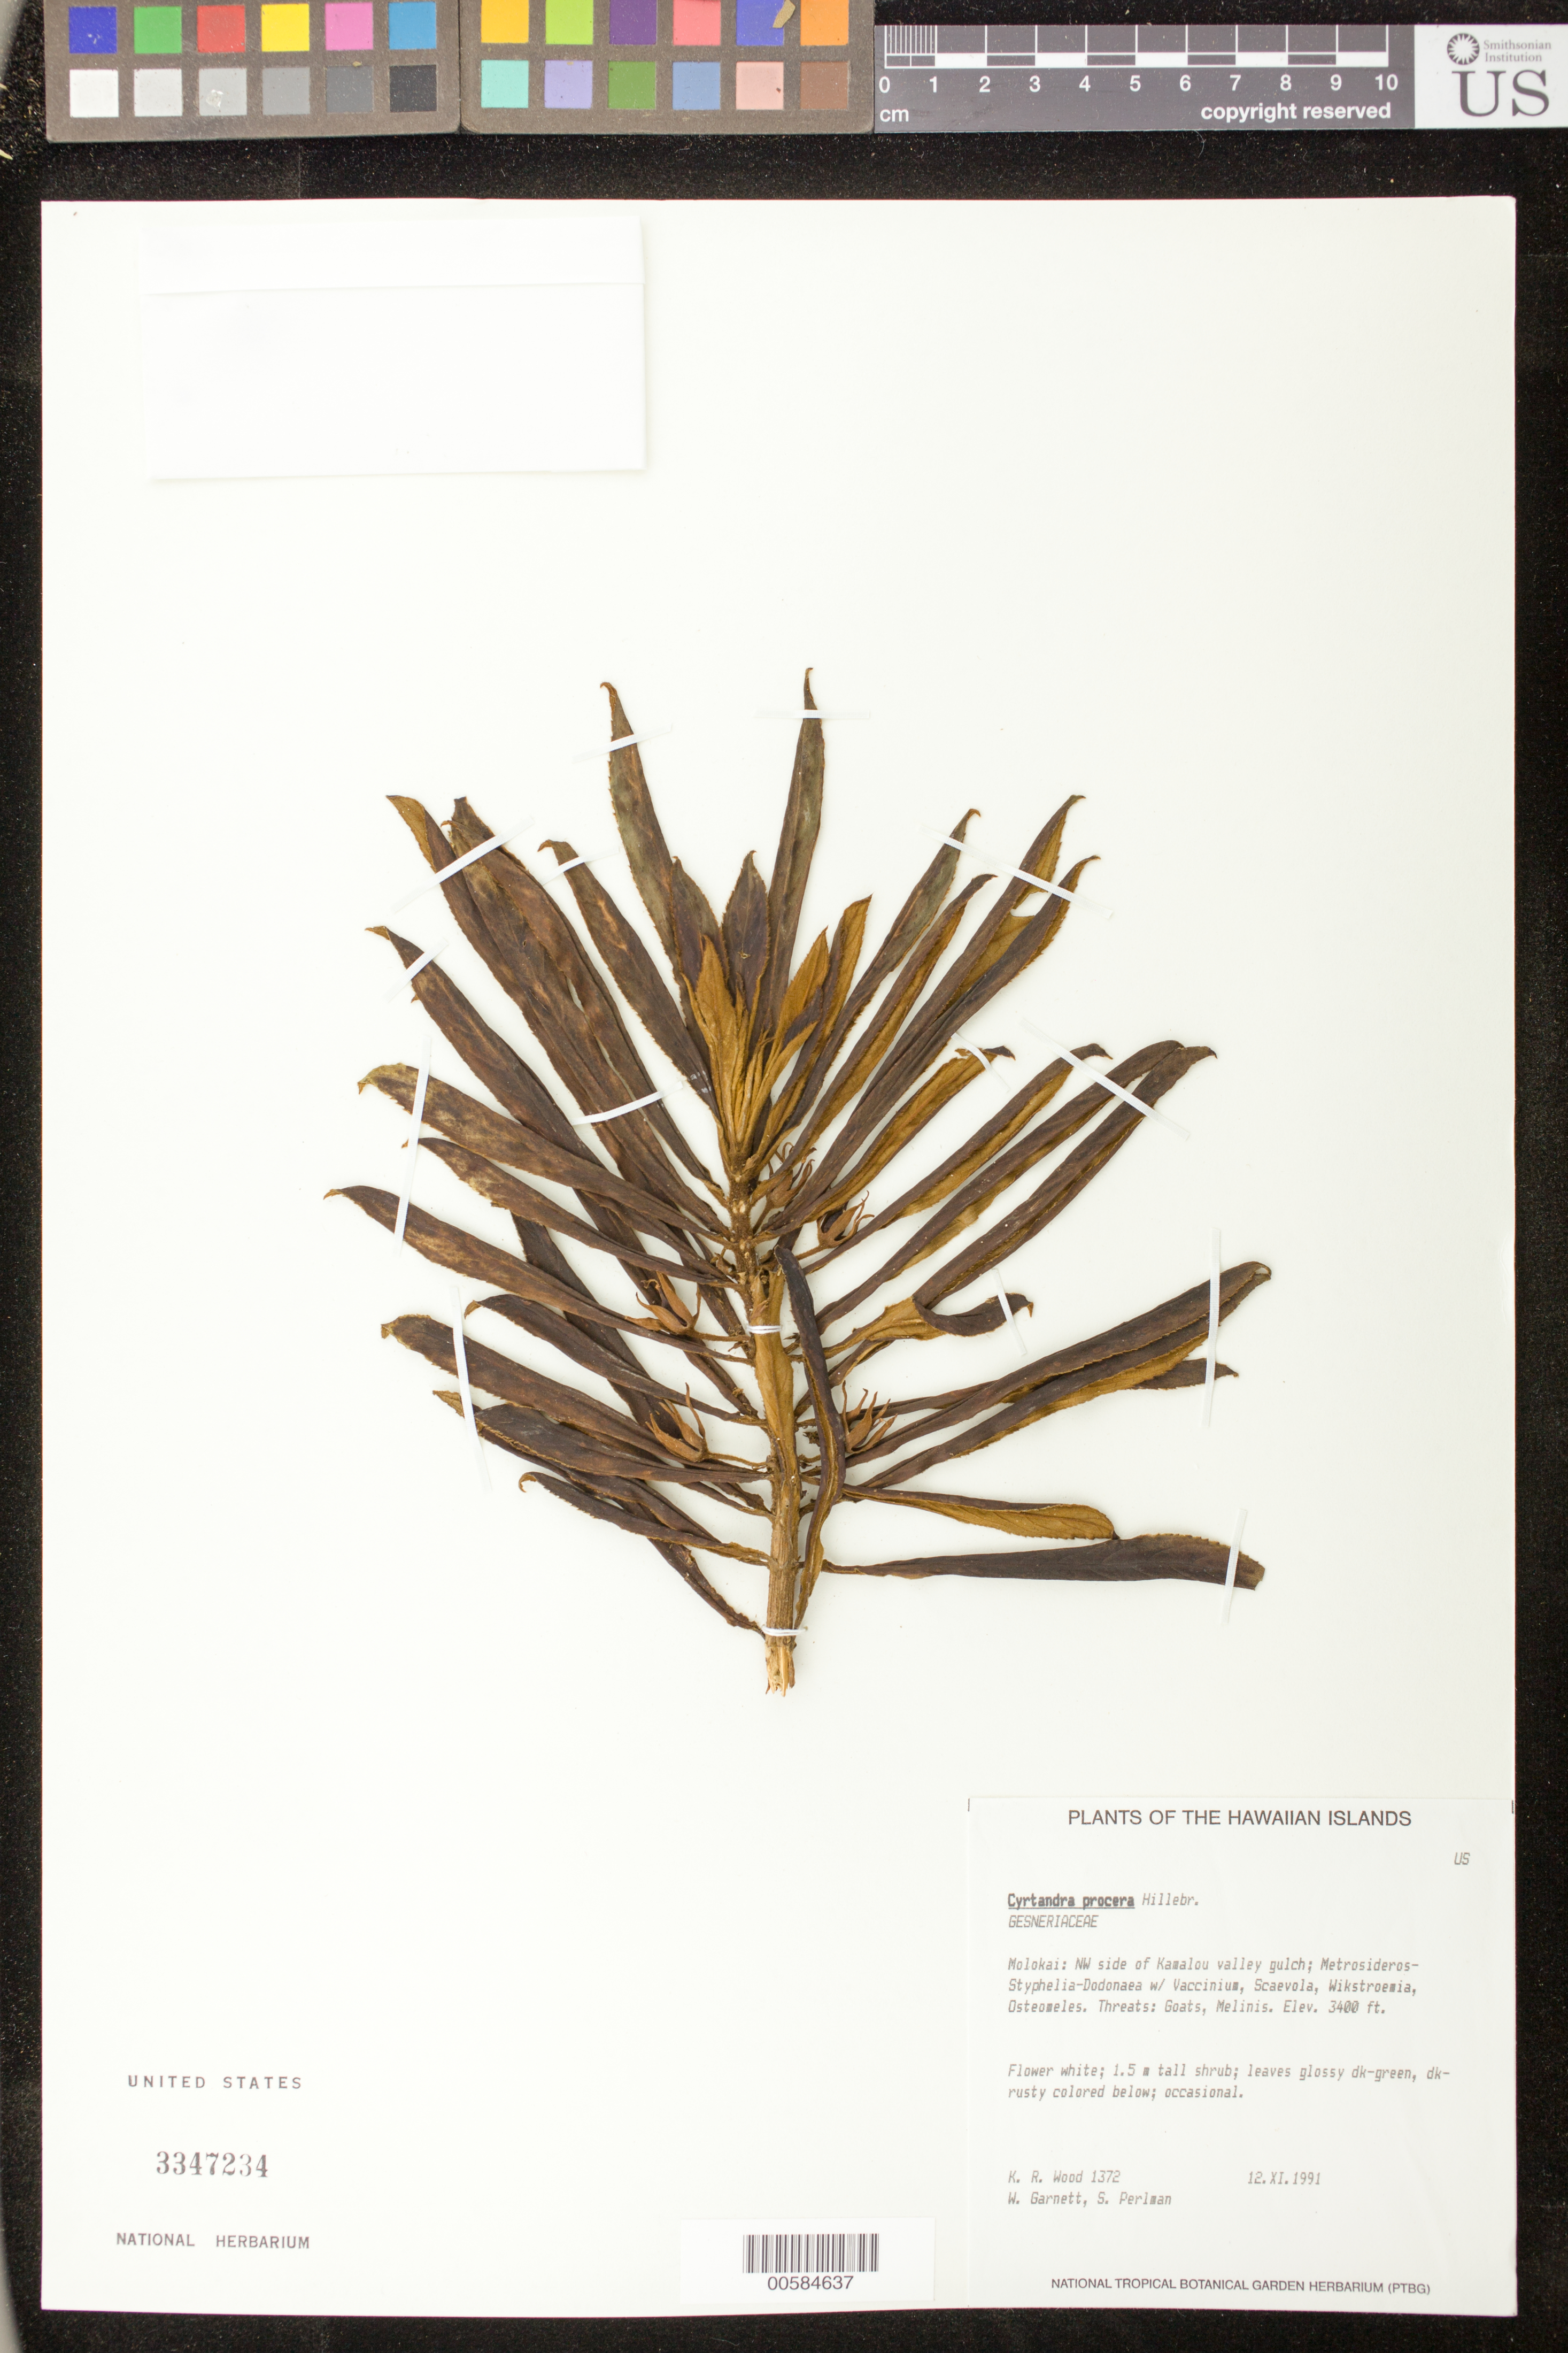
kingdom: Plantae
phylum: Tracheophyta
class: Magnoliopsida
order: Lamiales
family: Gesneriaceae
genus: Cyrtandra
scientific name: Cyrtandra procera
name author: Hillebr.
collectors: K. R. Wood, W. Garnett & S. P. Perlman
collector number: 1372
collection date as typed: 12 Nov 1991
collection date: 1991-11-12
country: United States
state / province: Hawaii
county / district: Maui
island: Moloka'i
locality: NW side of Kamalou valley gulch.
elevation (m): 1036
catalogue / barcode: US 3347234